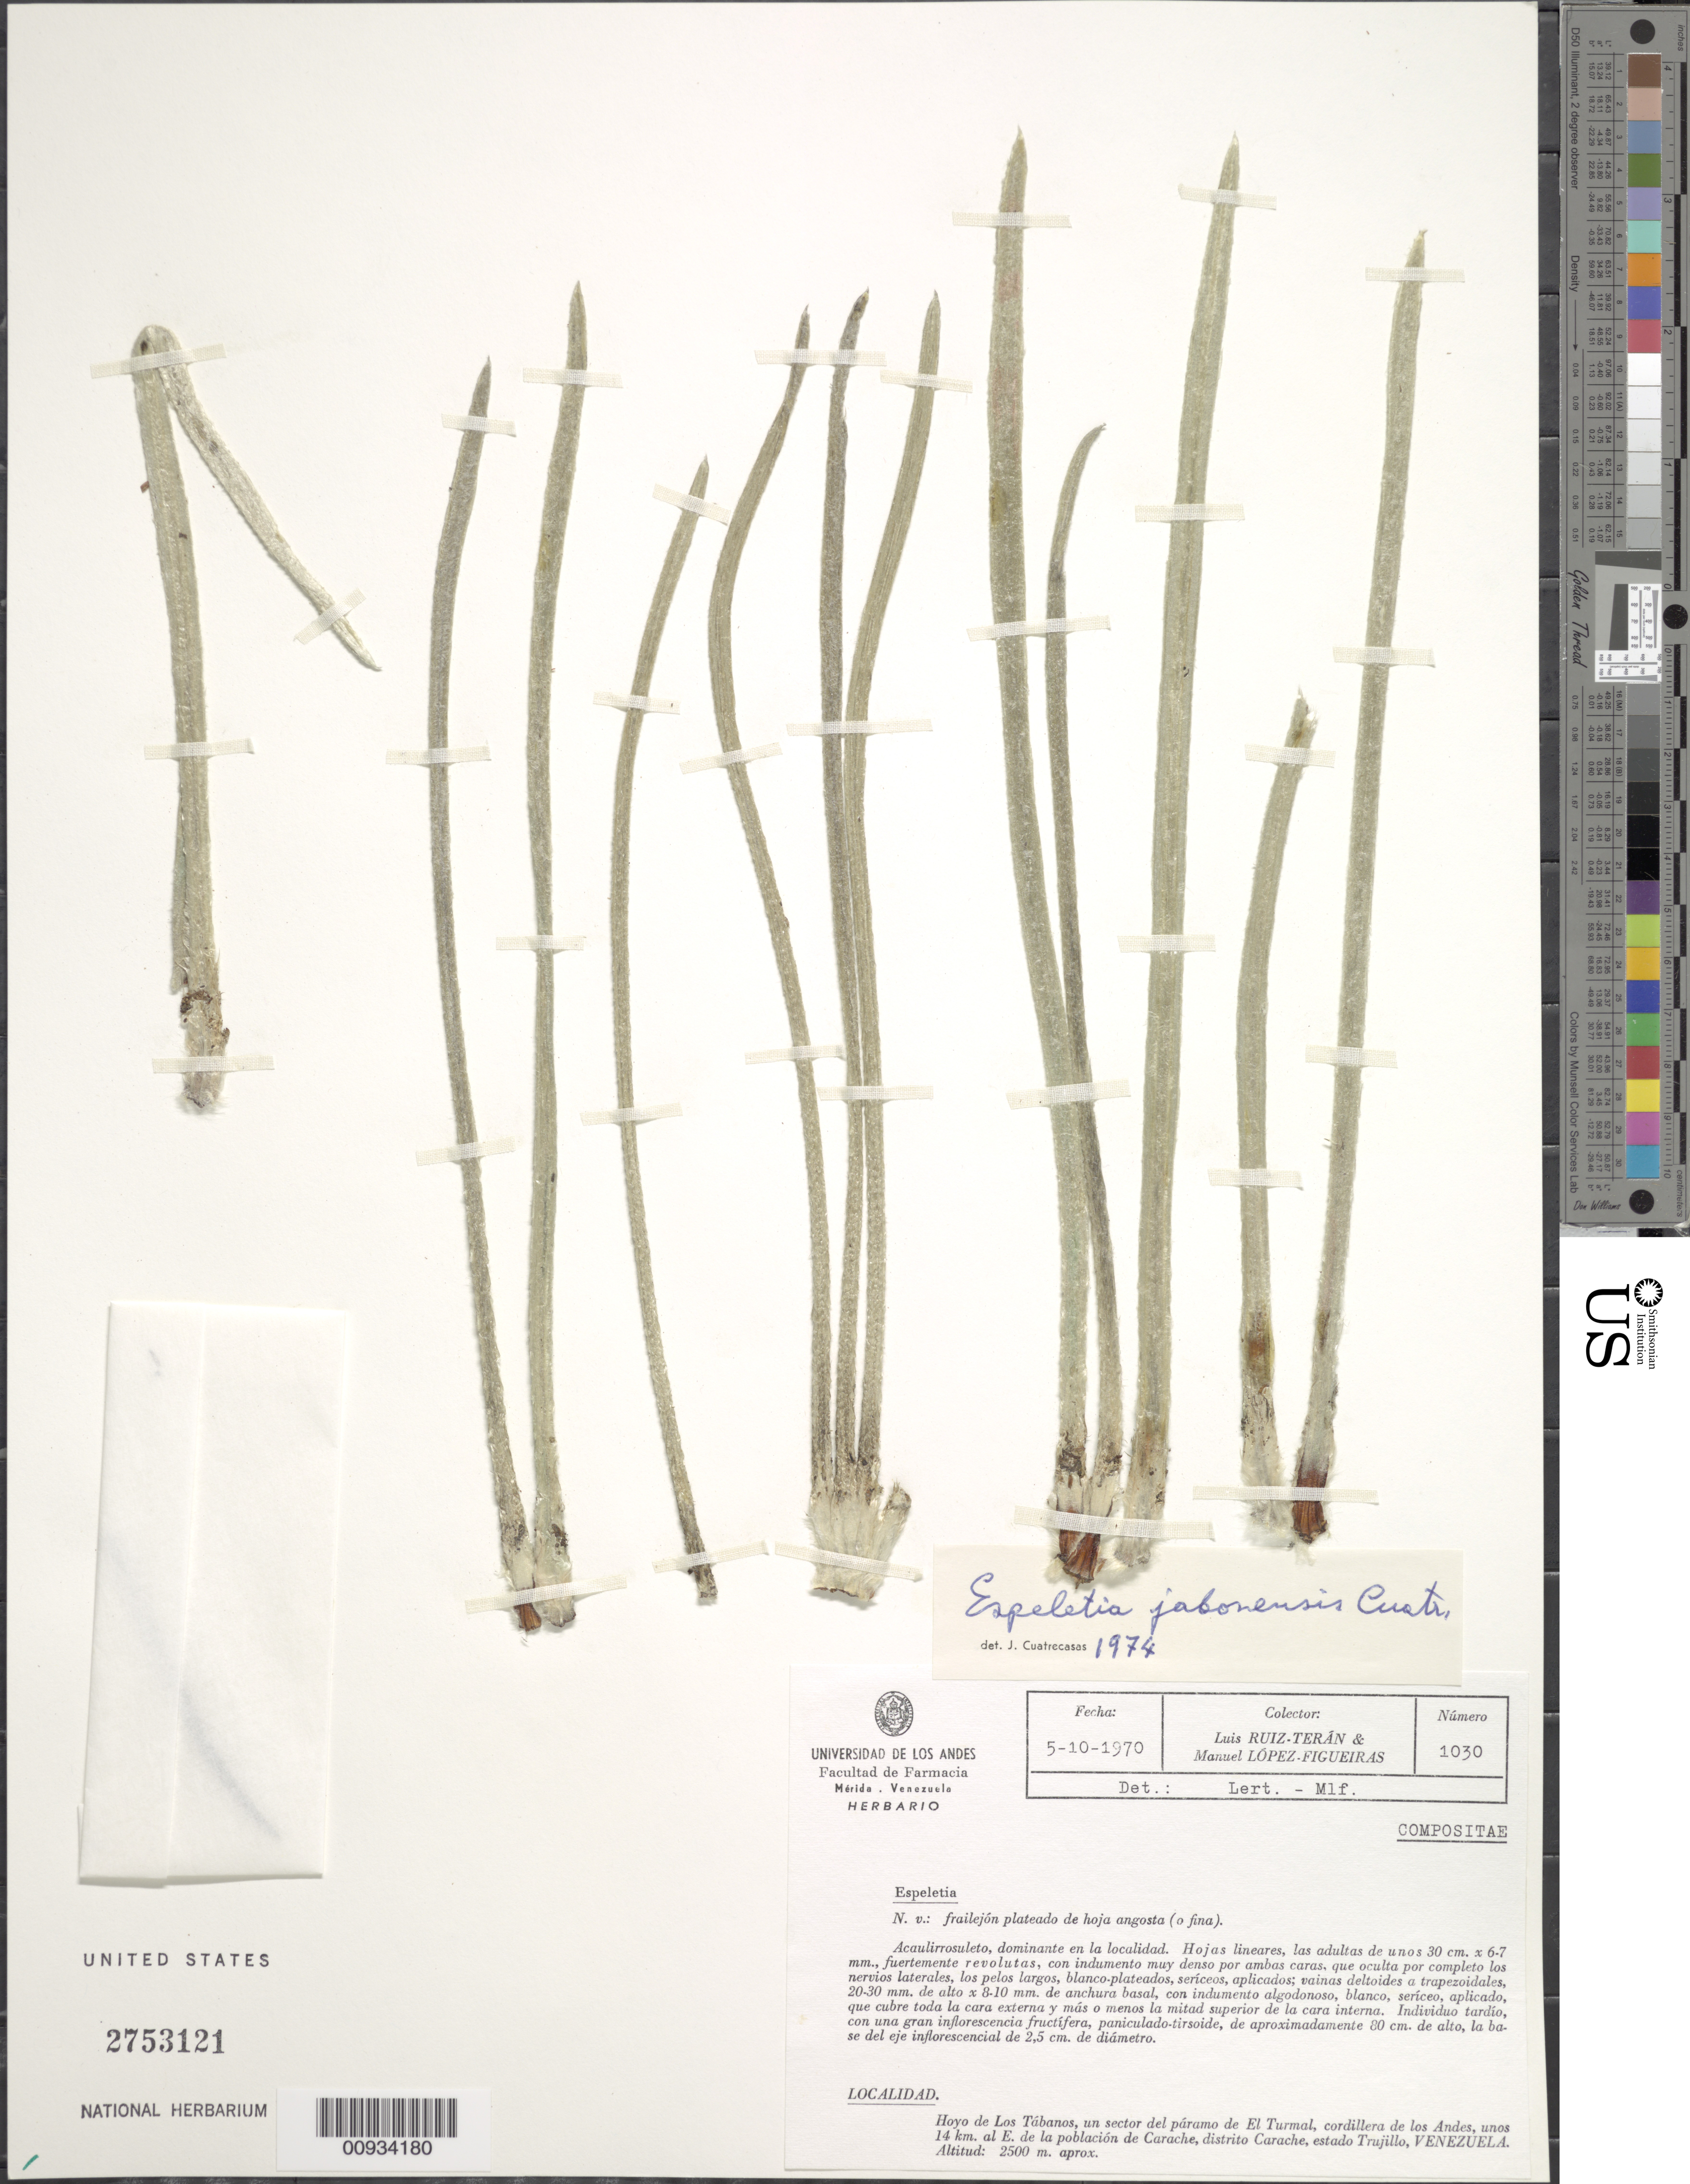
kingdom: Plantae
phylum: Tracheophyta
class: Magnoliopsida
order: Asterales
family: Asteraceae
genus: Ruilopezia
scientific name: Ruilopezia jabonensis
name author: (Cuatrec.) Cuatrec.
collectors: L. Teran & M. López Figueiras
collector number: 1030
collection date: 1970-10-05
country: Venezuela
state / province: Trujillo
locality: Hoyo de Los Tabanos, un sector del paramo de El Turmal, Cordillera de Los Andes, unos 14 km al E de la poblacion de Carache, Distrito Carache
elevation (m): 2500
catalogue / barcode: US 2753121